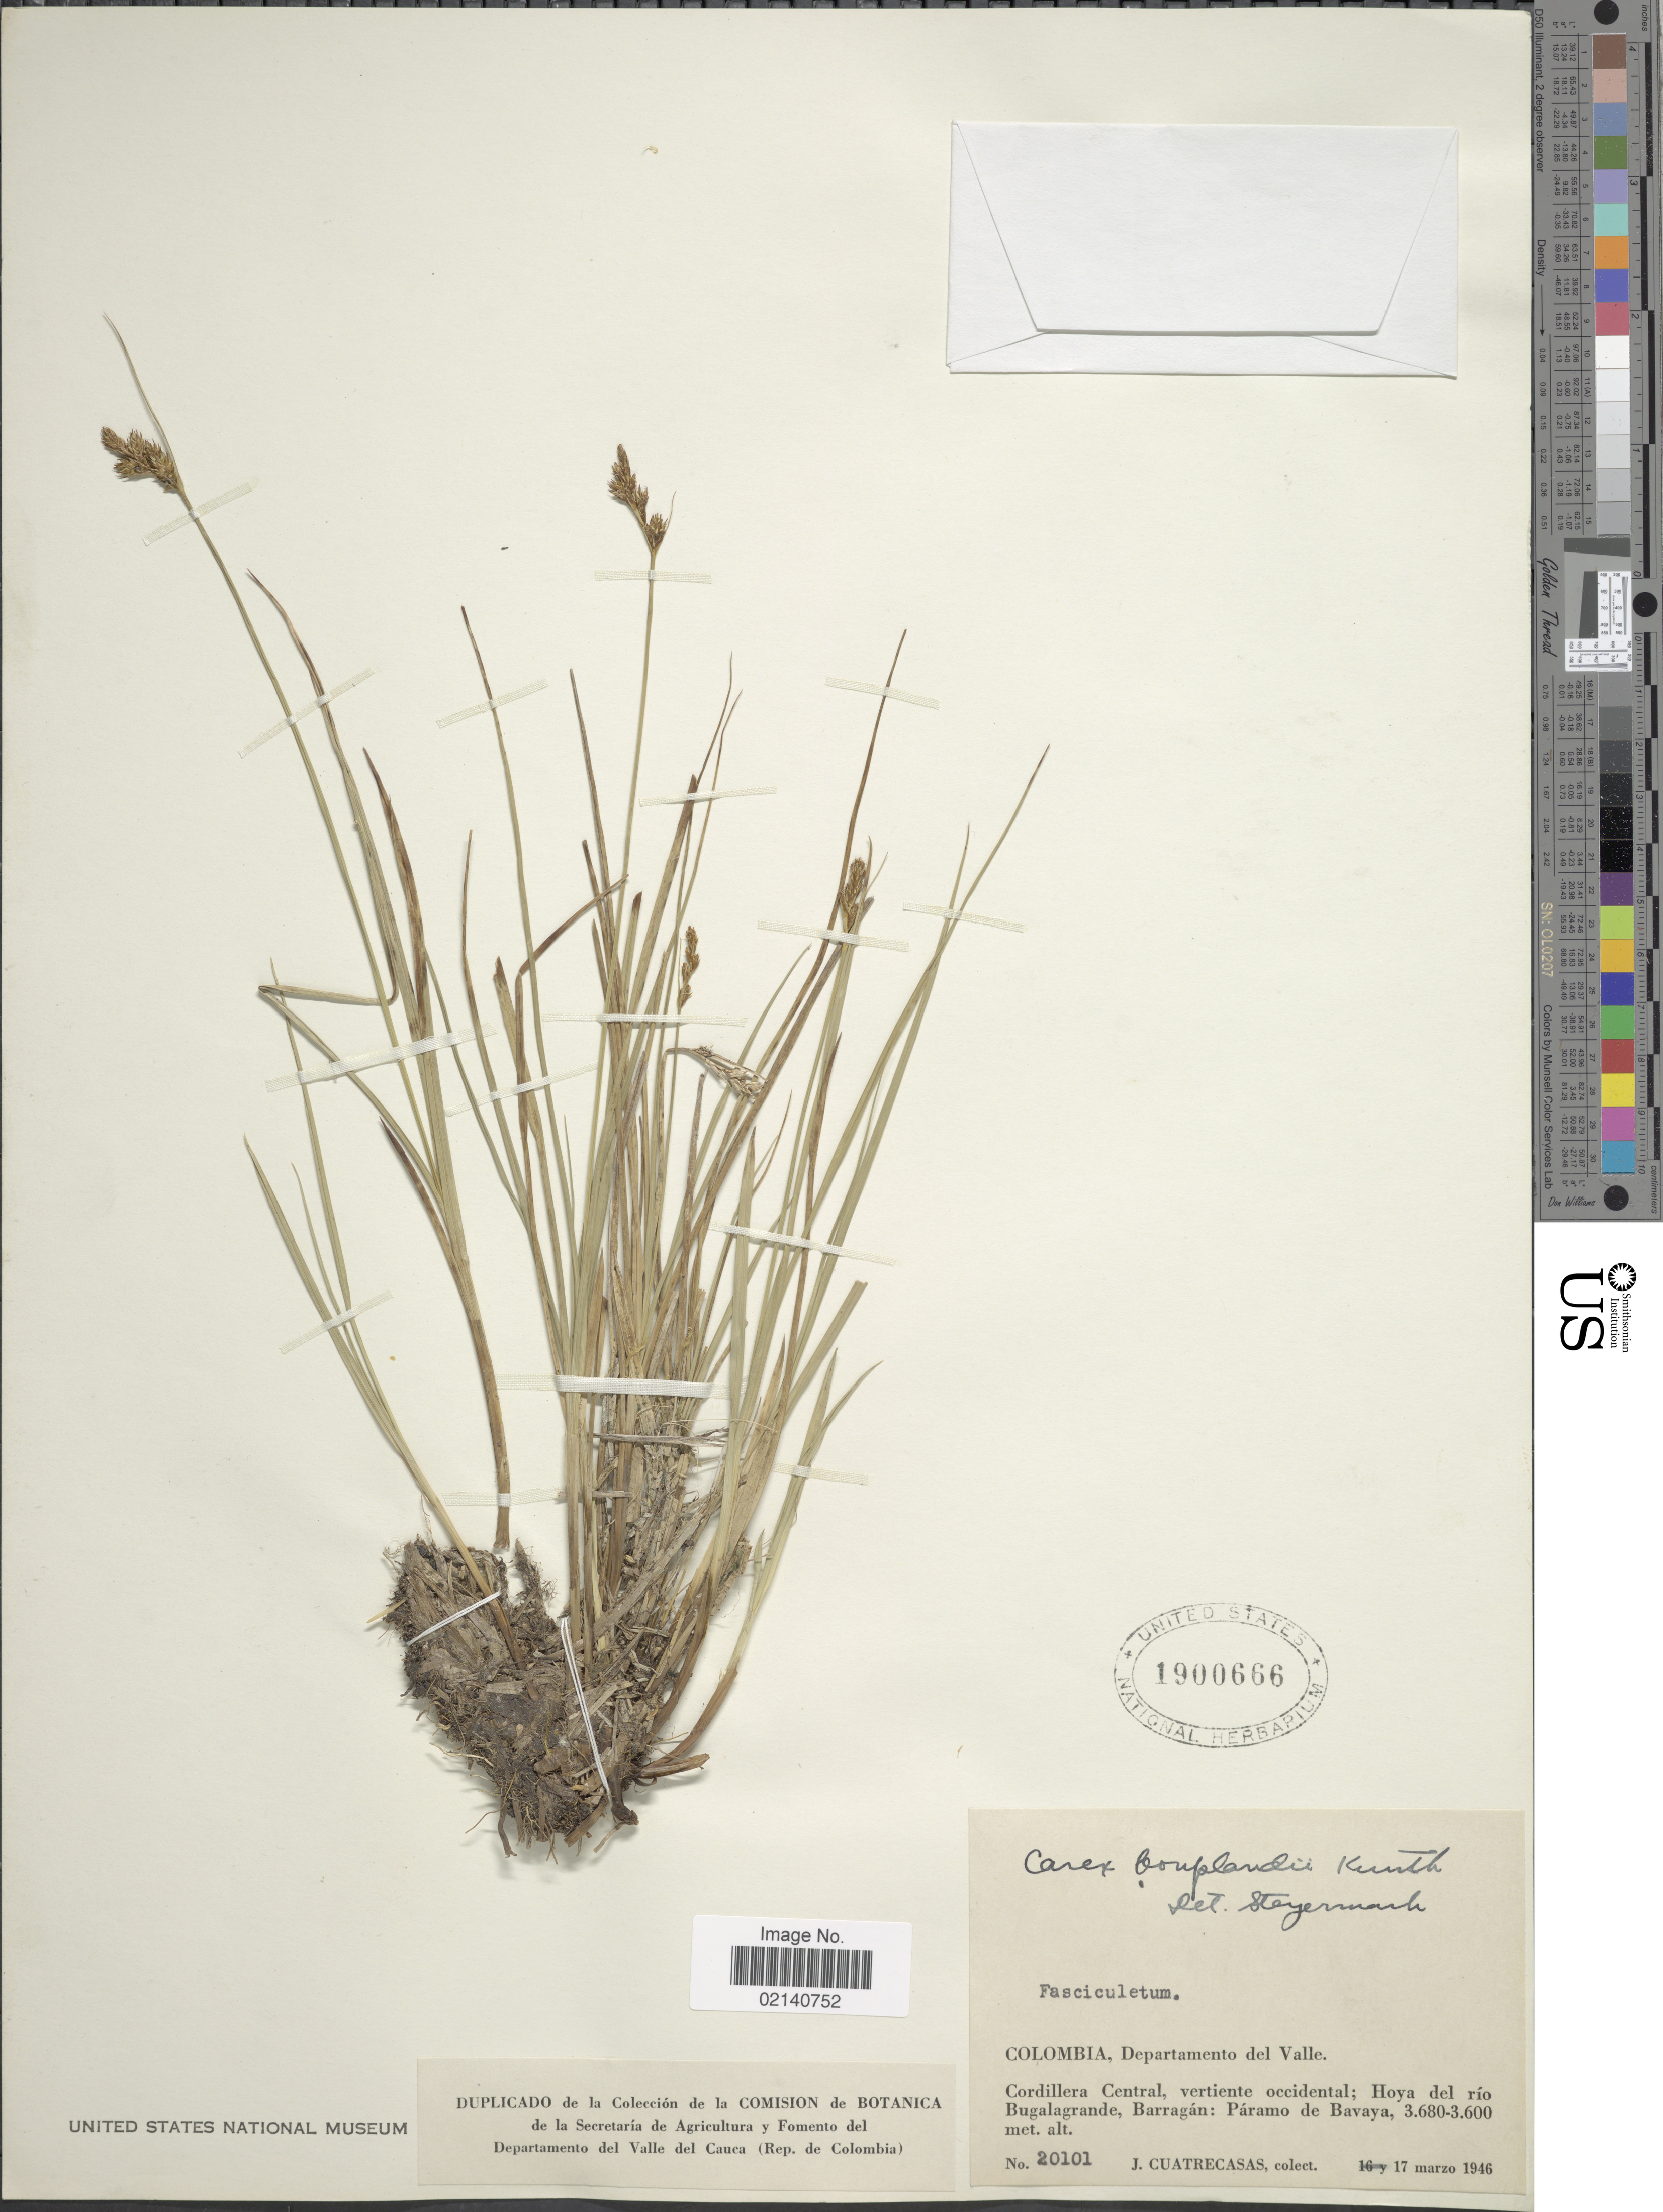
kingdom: Plantae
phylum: Tracheophyta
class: Liliopsida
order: Poales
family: Cyperaceae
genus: Carex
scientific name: Carex bonplandii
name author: Kunth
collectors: J. Cuatrecasas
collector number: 20101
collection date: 1946-03-17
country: Colombia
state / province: Valle del Cauca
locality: Departamento del Valle. Cordillera Central, vertiente occidental; Hoya del rio Bugalagrande, Barragan: Paramo de Bavaya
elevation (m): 3600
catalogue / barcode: US 1900666